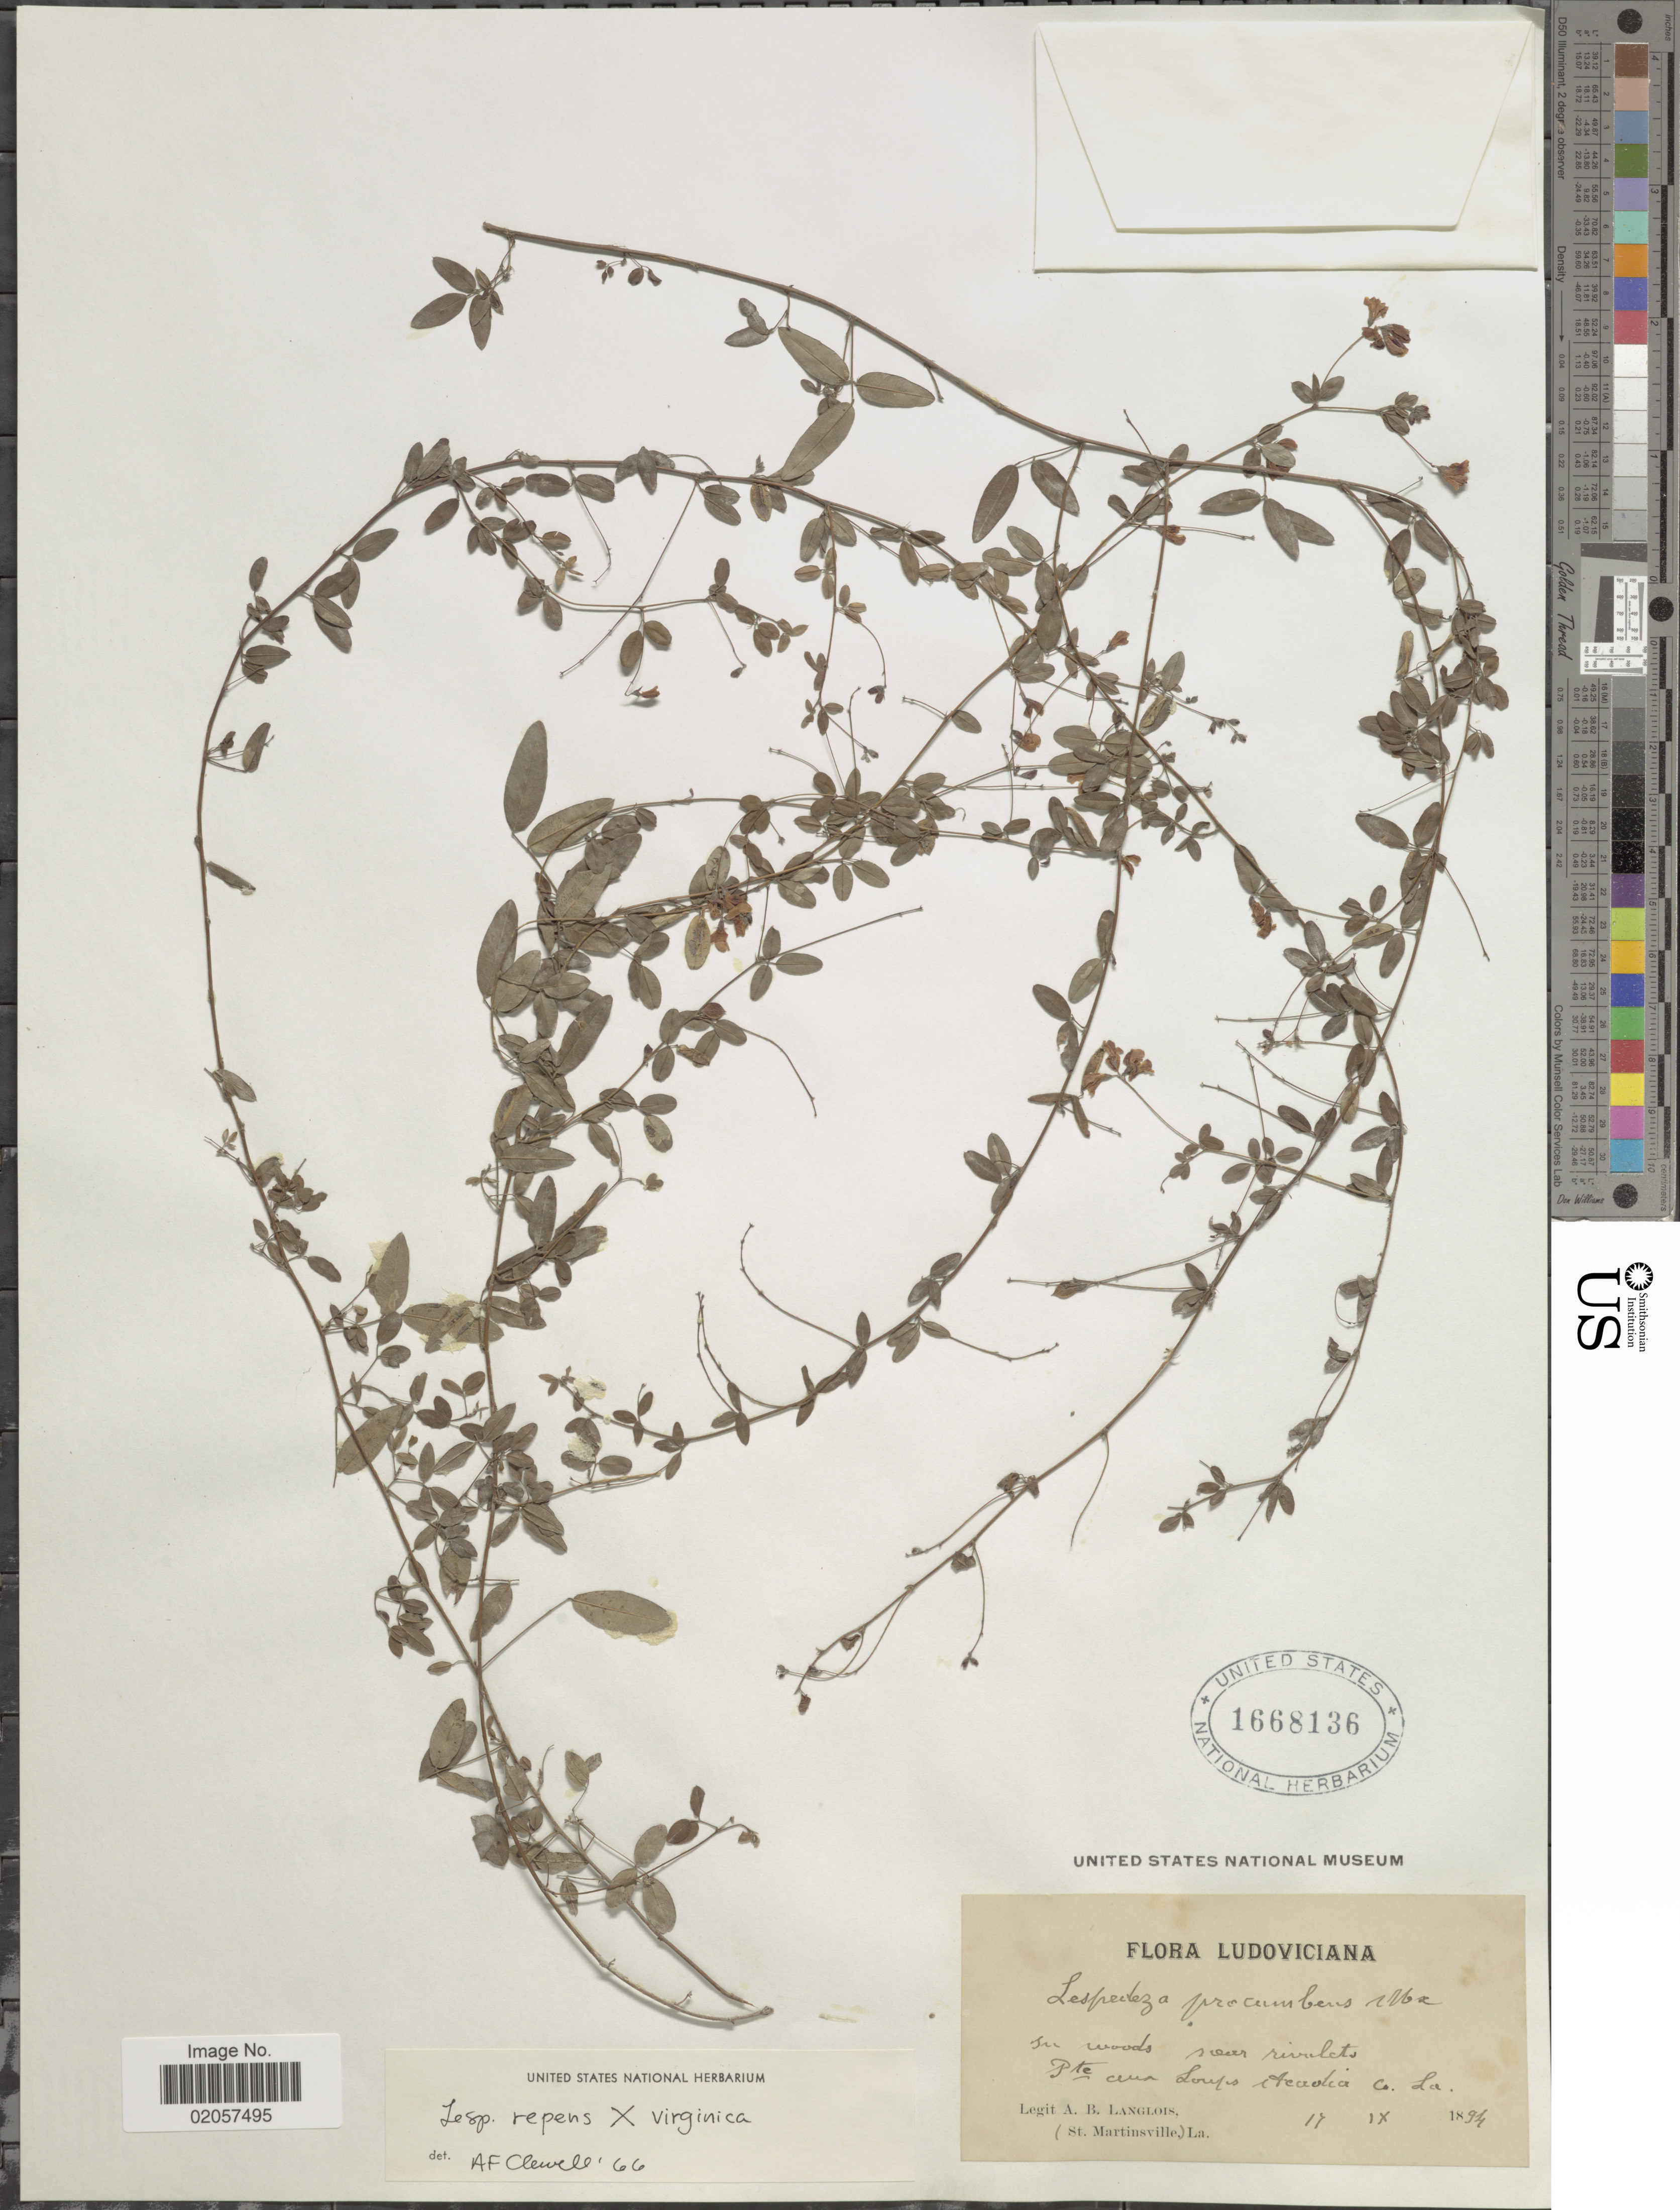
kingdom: Plantae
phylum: Tracheophyta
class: Magnoliopsida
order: Fabales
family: Fabaceae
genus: Lespedeza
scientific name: Lespedeza repens x L. virginica (L.) Britton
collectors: A. Langlois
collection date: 1894-09-17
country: United States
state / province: Louisiana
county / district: Acadia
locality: In woods near riverlets. Pts (Pointe) aux Loups Acadia Co. La. Ludiviciana.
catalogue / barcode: US 1668136